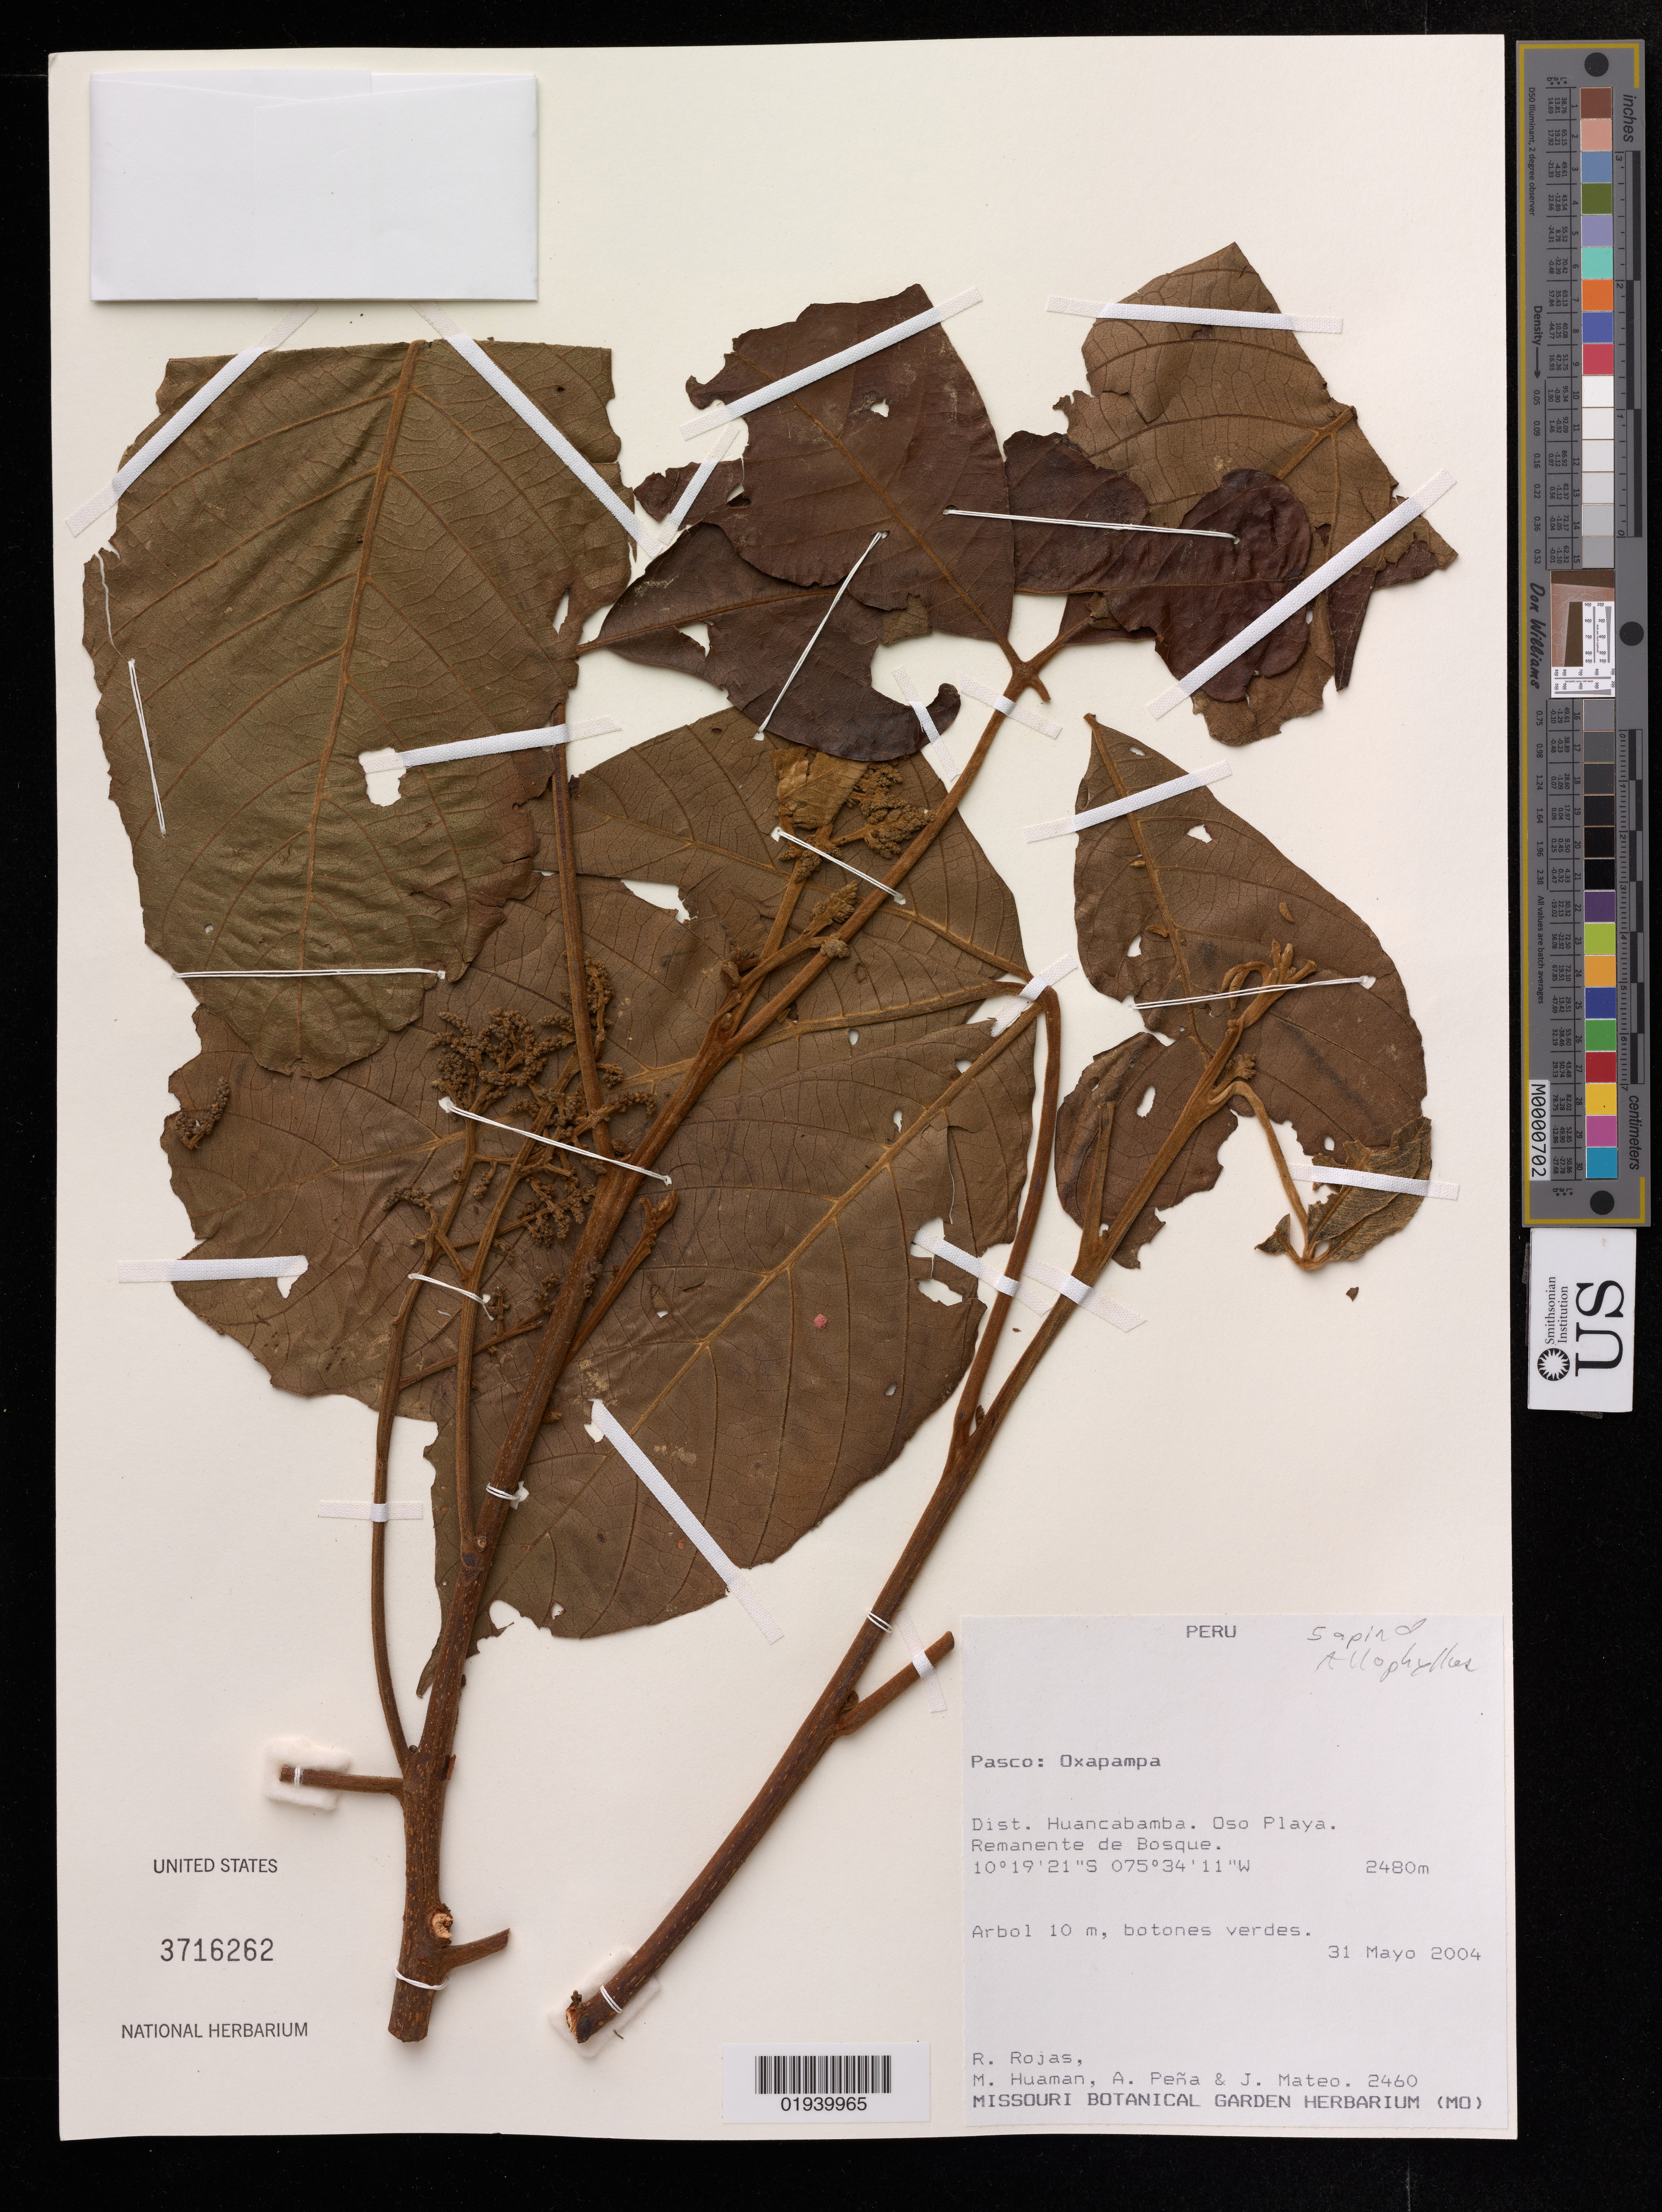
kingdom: Plantae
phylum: Tracheophyta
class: Magnoliopsida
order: Sapindales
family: Sapindaceae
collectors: R. Rojas, M. Huamán, A. Peña & J. Mateo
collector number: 2460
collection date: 2004-05-31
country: Peru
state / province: Pasco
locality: Oxapampa. Dist. Huancabamba. Oso Playa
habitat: Remanente de bosque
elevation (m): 2480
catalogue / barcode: US 3716262